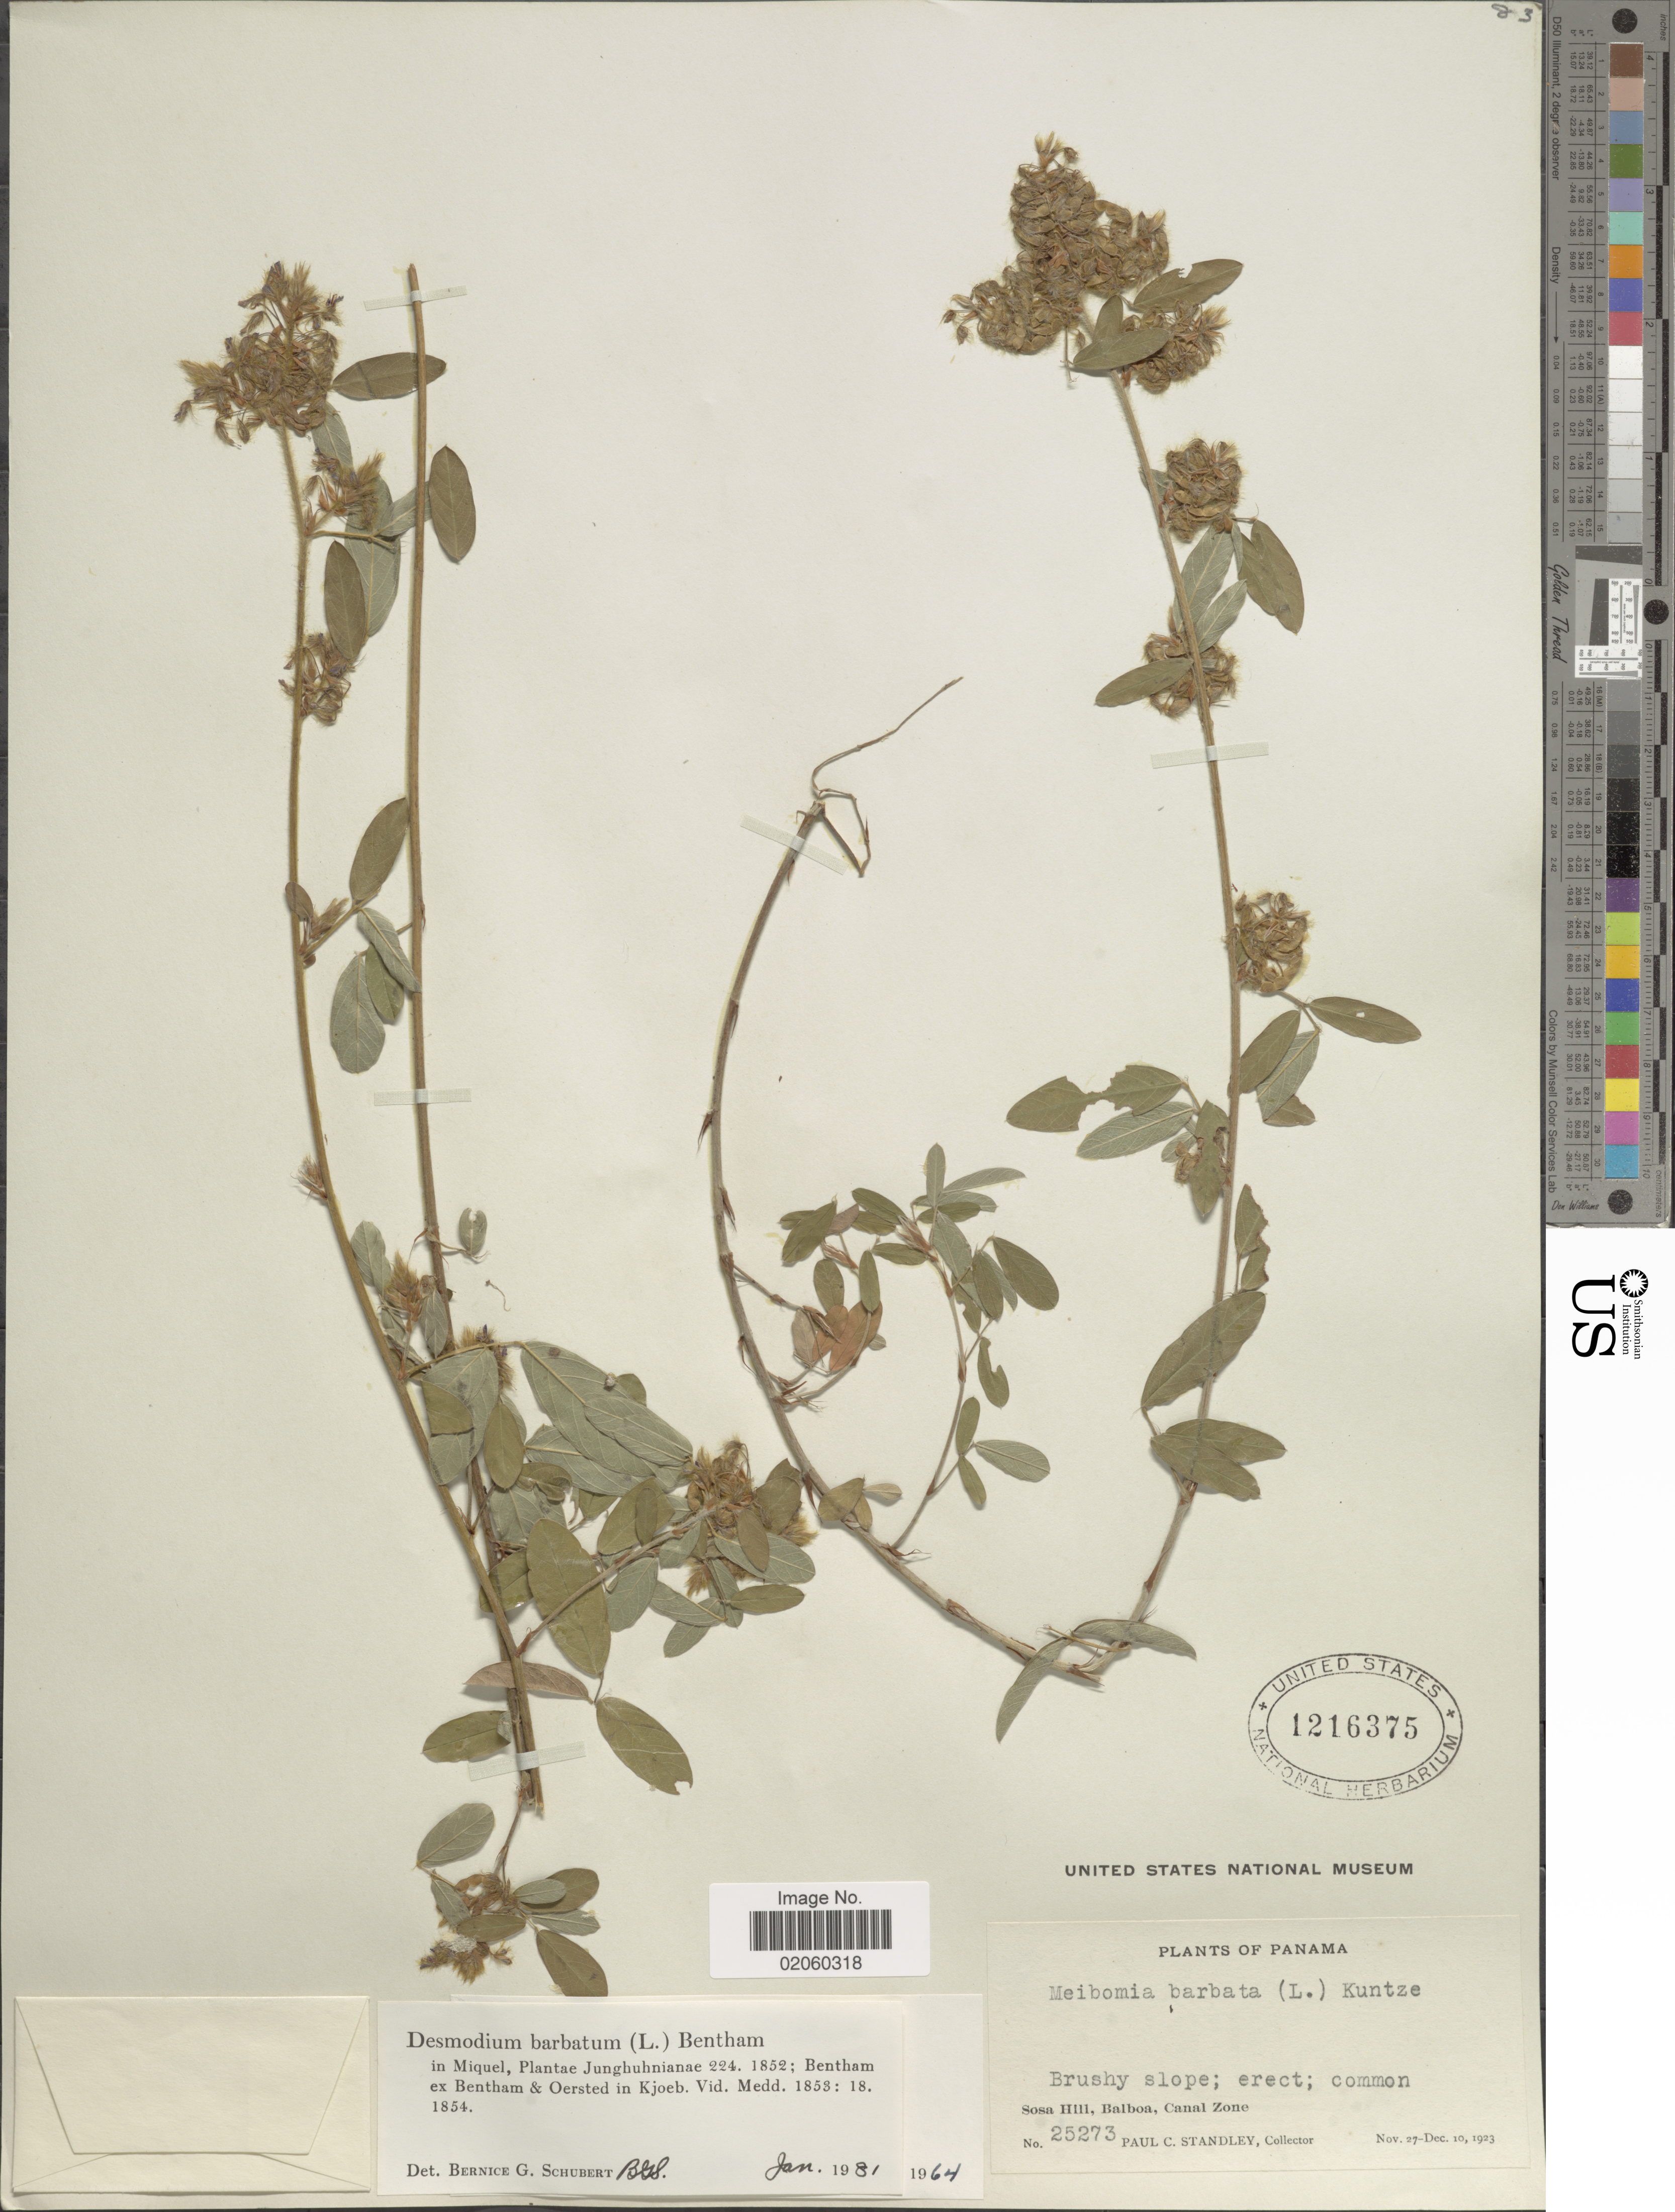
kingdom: Plantae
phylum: Tracheophyta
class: Magnoliopsida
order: Fabales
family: Fabaceae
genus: Grona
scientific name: Grona barbata var. barbata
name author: (L.) H. Ohashi & K. Ohashi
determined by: Strong, Mark T., (BOT), Smithsonian Institution - National Museum of Natural History (UNITED STATES)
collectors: P. C. Standley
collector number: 25273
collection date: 1923-11-27/1923-12-10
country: Panama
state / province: Colón / Panamá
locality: Sosa Hill, Balboa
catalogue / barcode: US 1216375